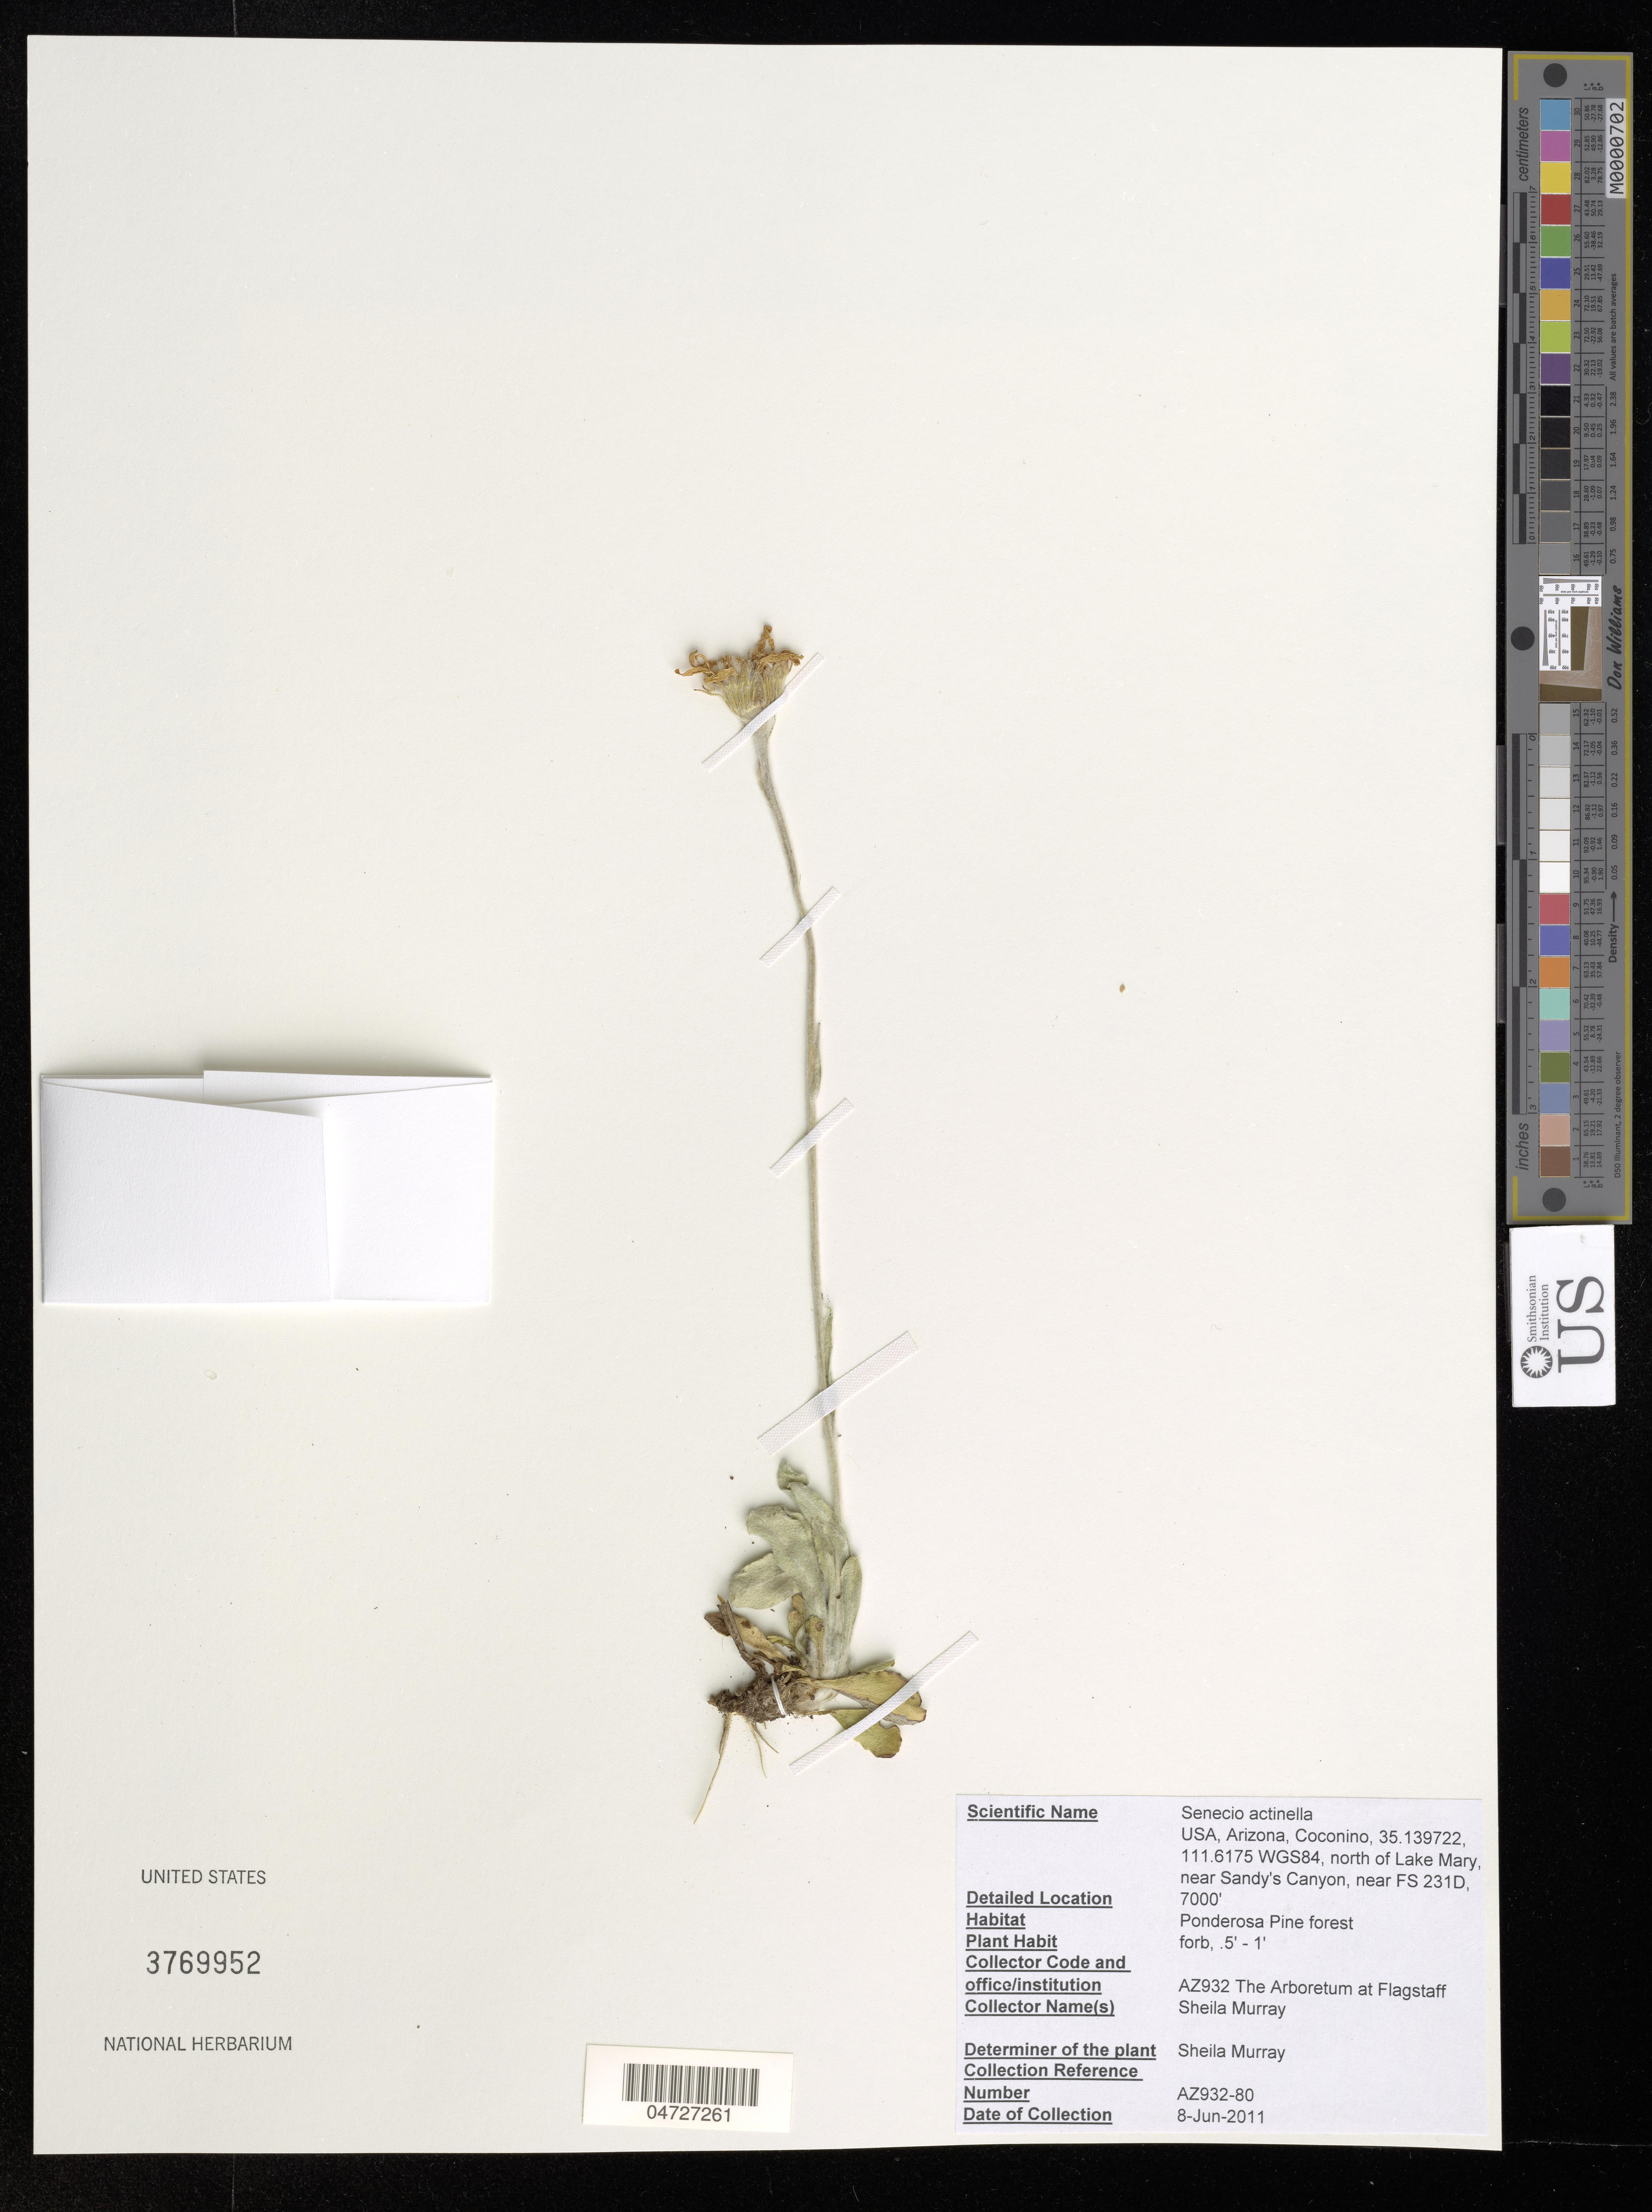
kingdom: Plantae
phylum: Tracheophyta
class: Magnoliopsida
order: Asterales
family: Asteraceae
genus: Senecio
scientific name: Senecio actinella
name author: Greene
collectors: S. Murray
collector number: AZ932-80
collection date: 2011-06-08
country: United States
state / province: Arizona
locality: Coconino, north of Lake Mary, near Sandy's Canyon, near FS 231D.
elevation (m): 2134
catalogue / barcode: US 3769952